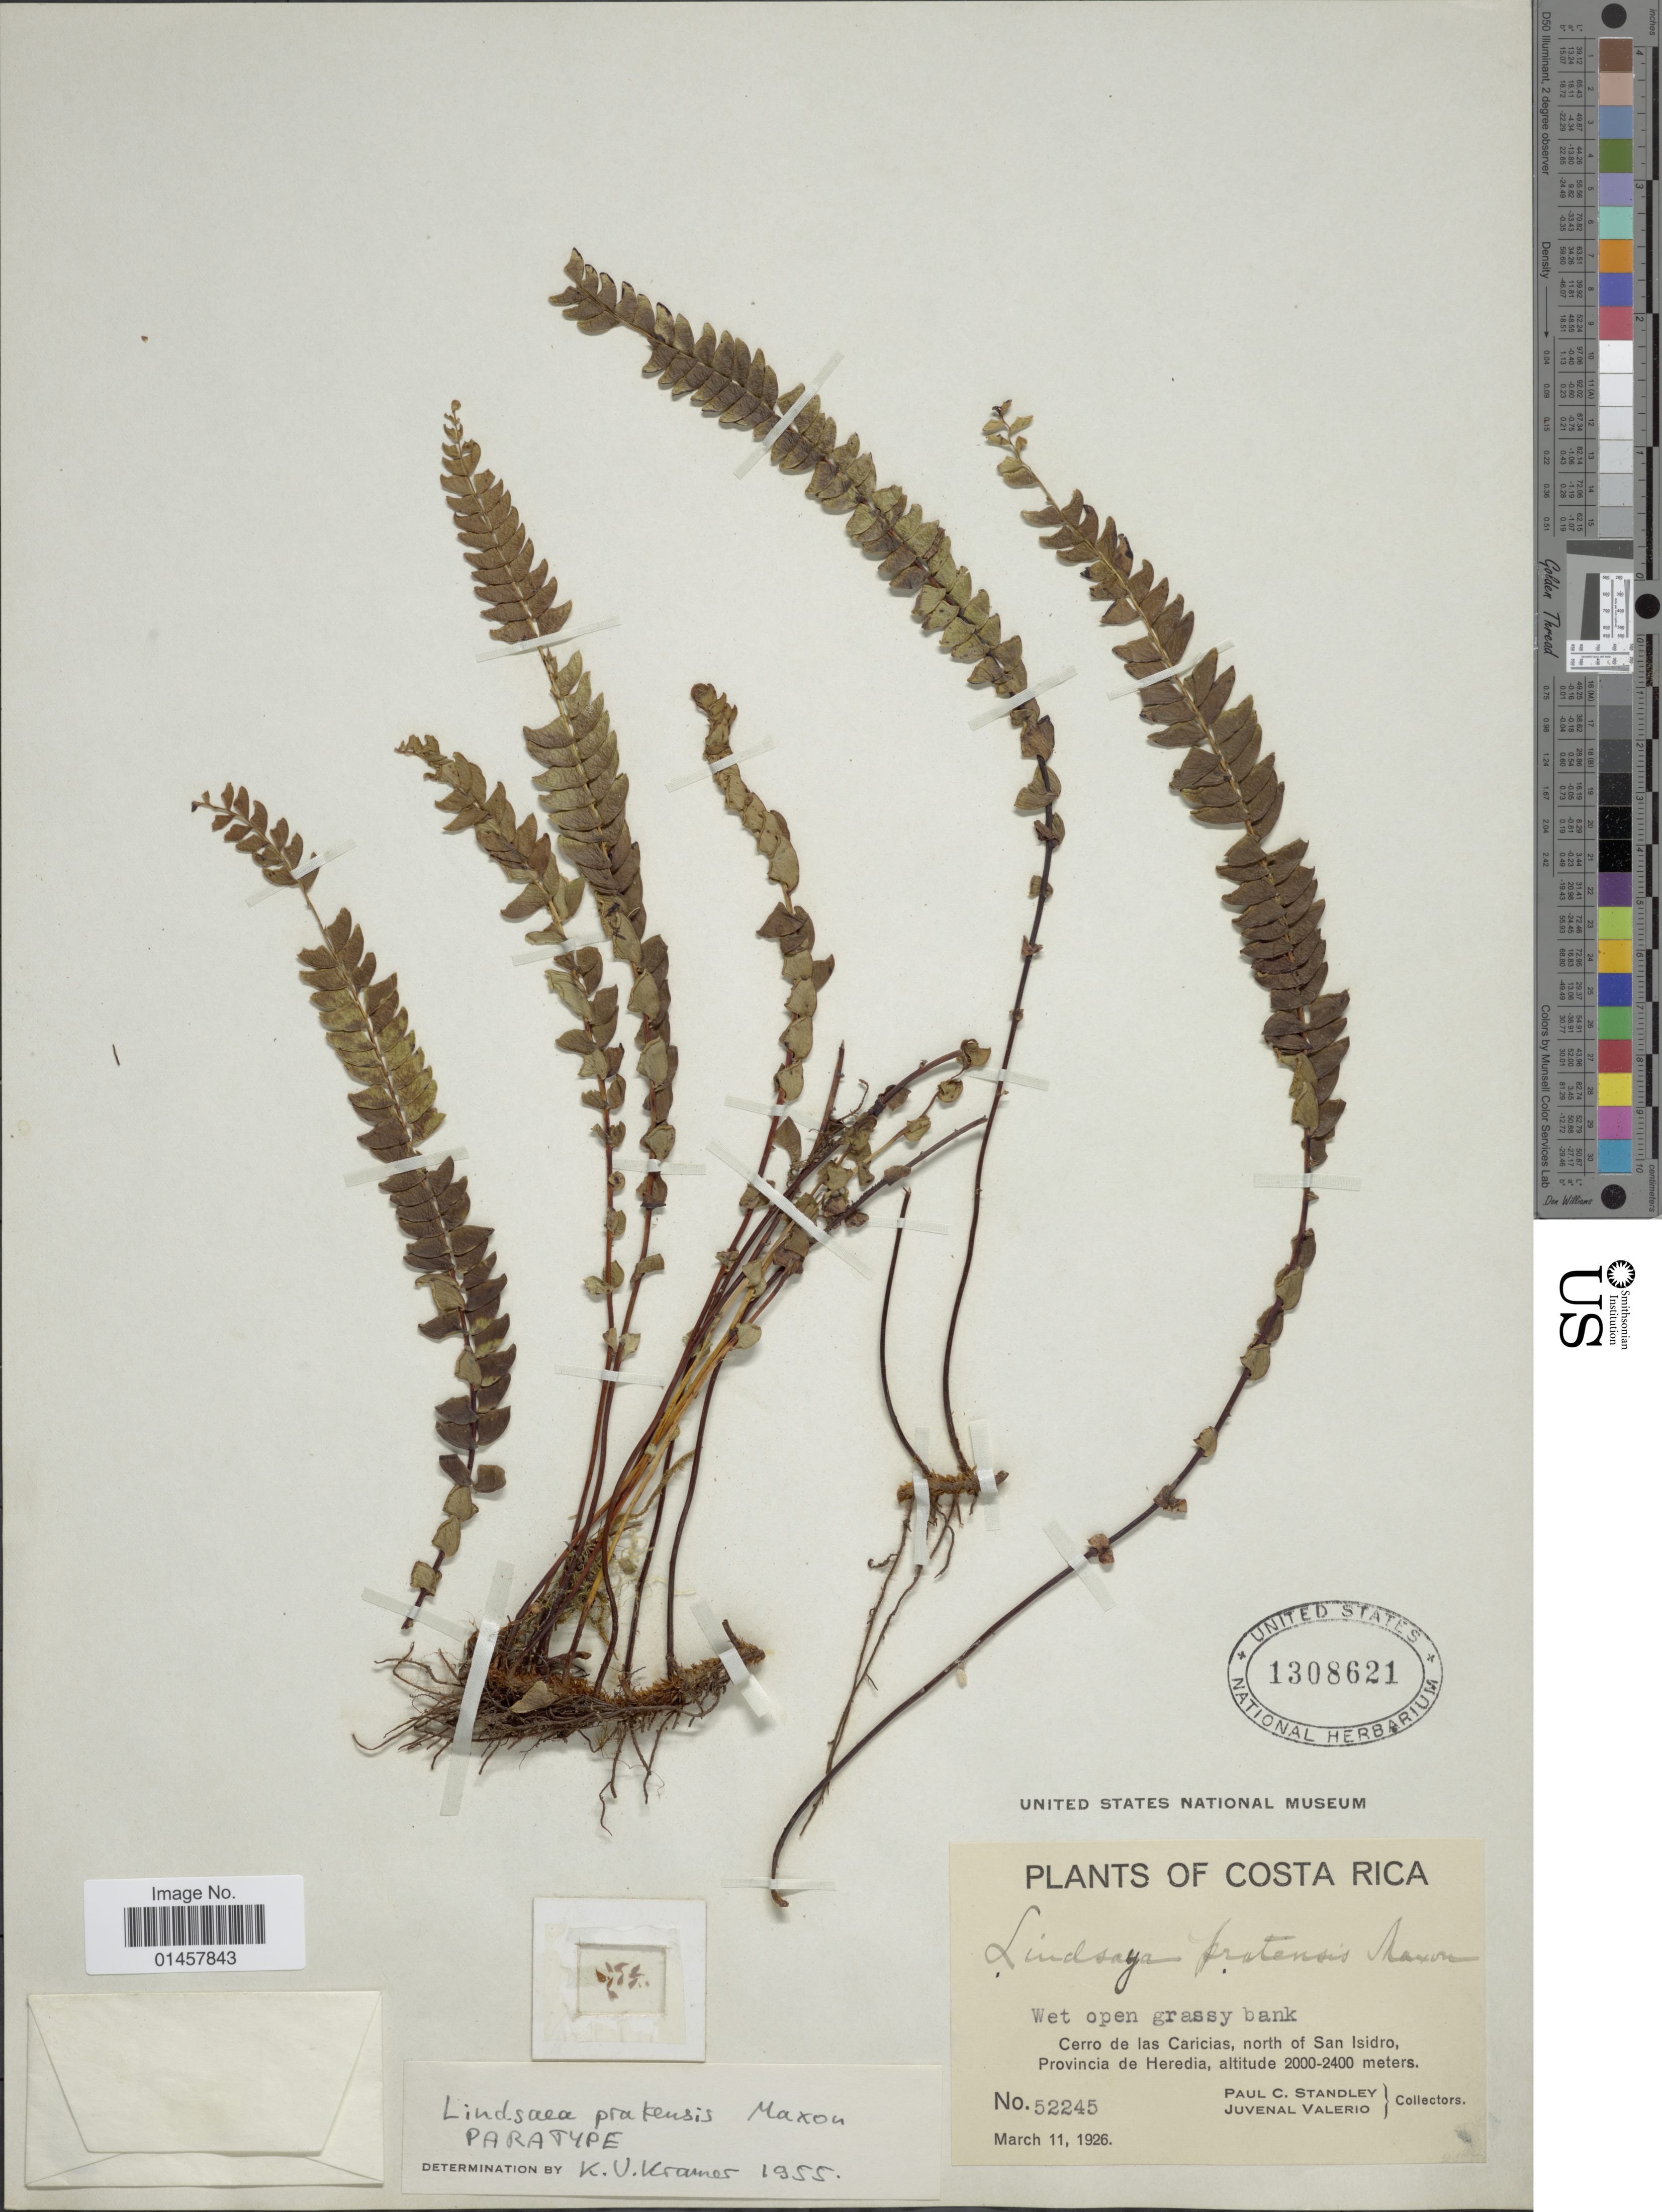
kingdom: Plantae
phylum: Tracheophyta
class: Polypodiopsida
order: Polypodiales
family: Lindsaeaceae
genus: Lindsaea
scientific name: Lindsaea pratensis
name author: Maxon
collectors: P. C. Standley & J. Valerio R.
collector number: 52245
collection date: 1926-03-11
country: Costa Rica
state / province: Heredia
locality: Cerro de las Caricias, north of San Isidro, Provincia de Heredia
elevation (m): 2000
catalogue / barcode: US 1308621